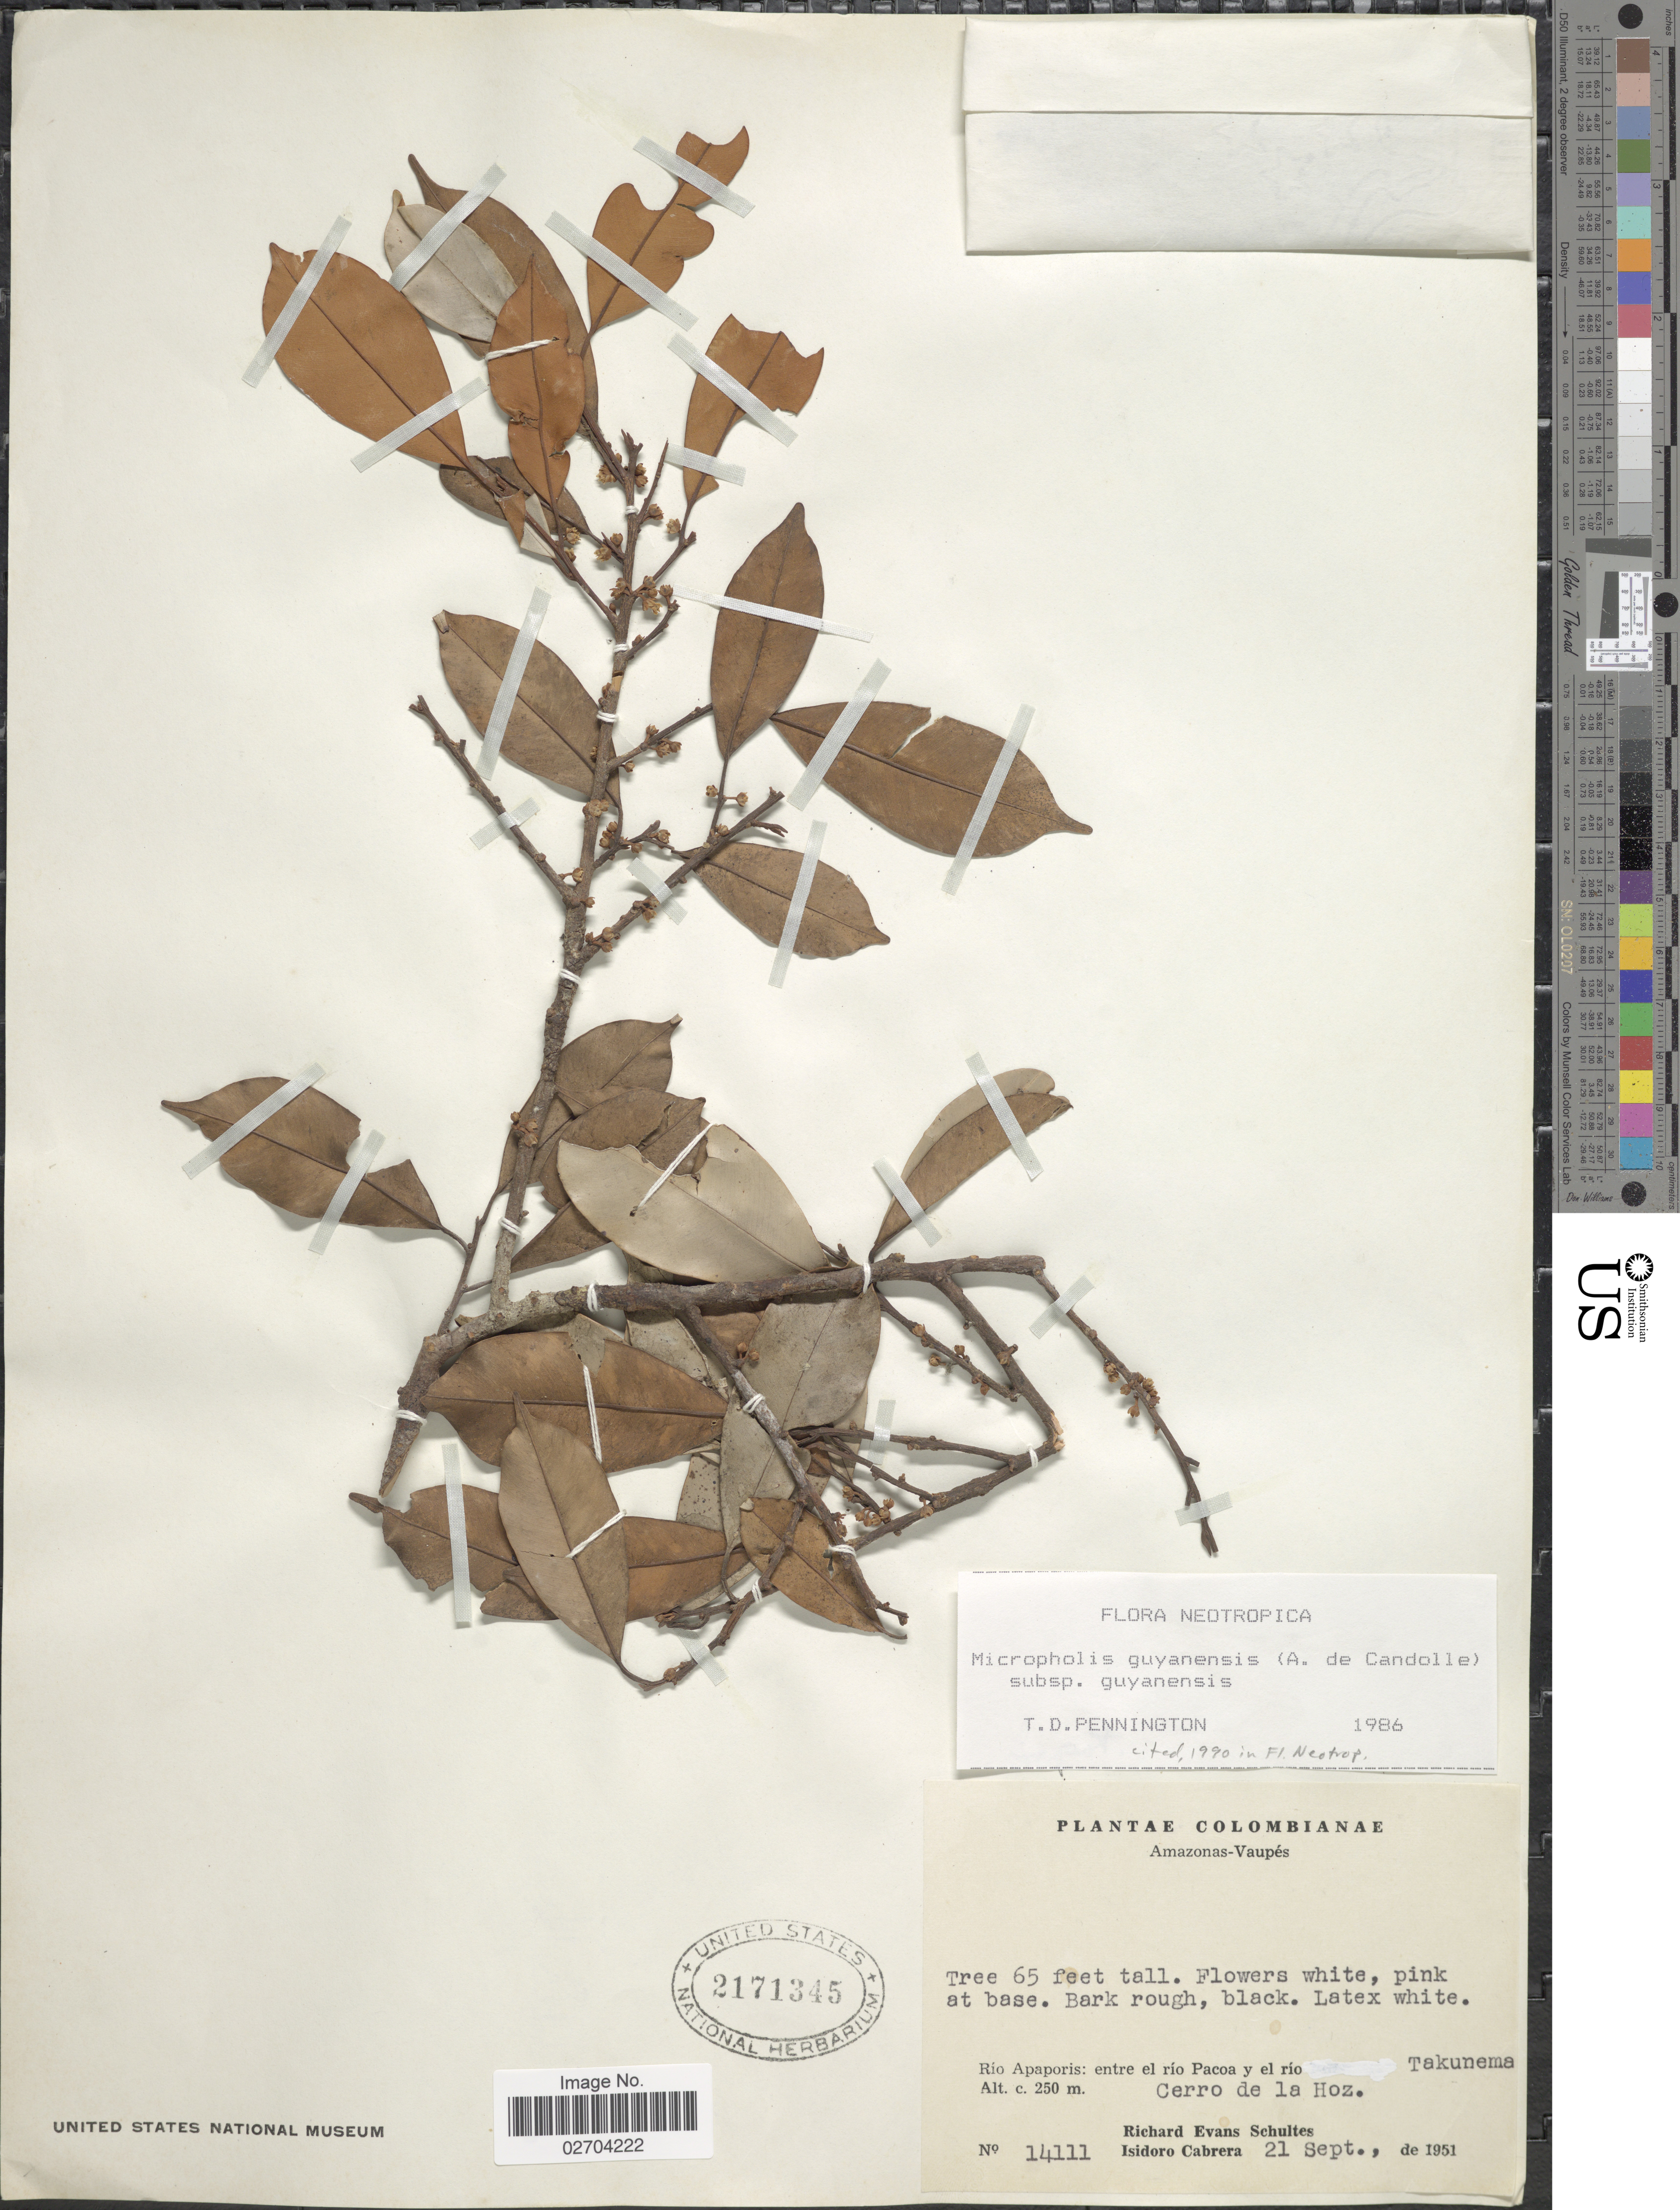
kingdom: Plantae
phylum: Tracheophyta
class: Magnoliopsida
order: Ericales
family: Sapotaceae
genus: Micropholis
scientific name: Micropholis guyanensis subsp. guyanensis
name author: (A. DC.) Pierre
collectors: R. E. Schultes & I. Cabrera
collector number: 14111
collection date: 1951-09-21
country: Colombia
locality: Amazonas-Vaupés, Río Apaporis: entre el río Pacoa y el río Takuenema. Cerro de la Hoz.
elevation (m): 250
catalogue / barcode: US 2171345